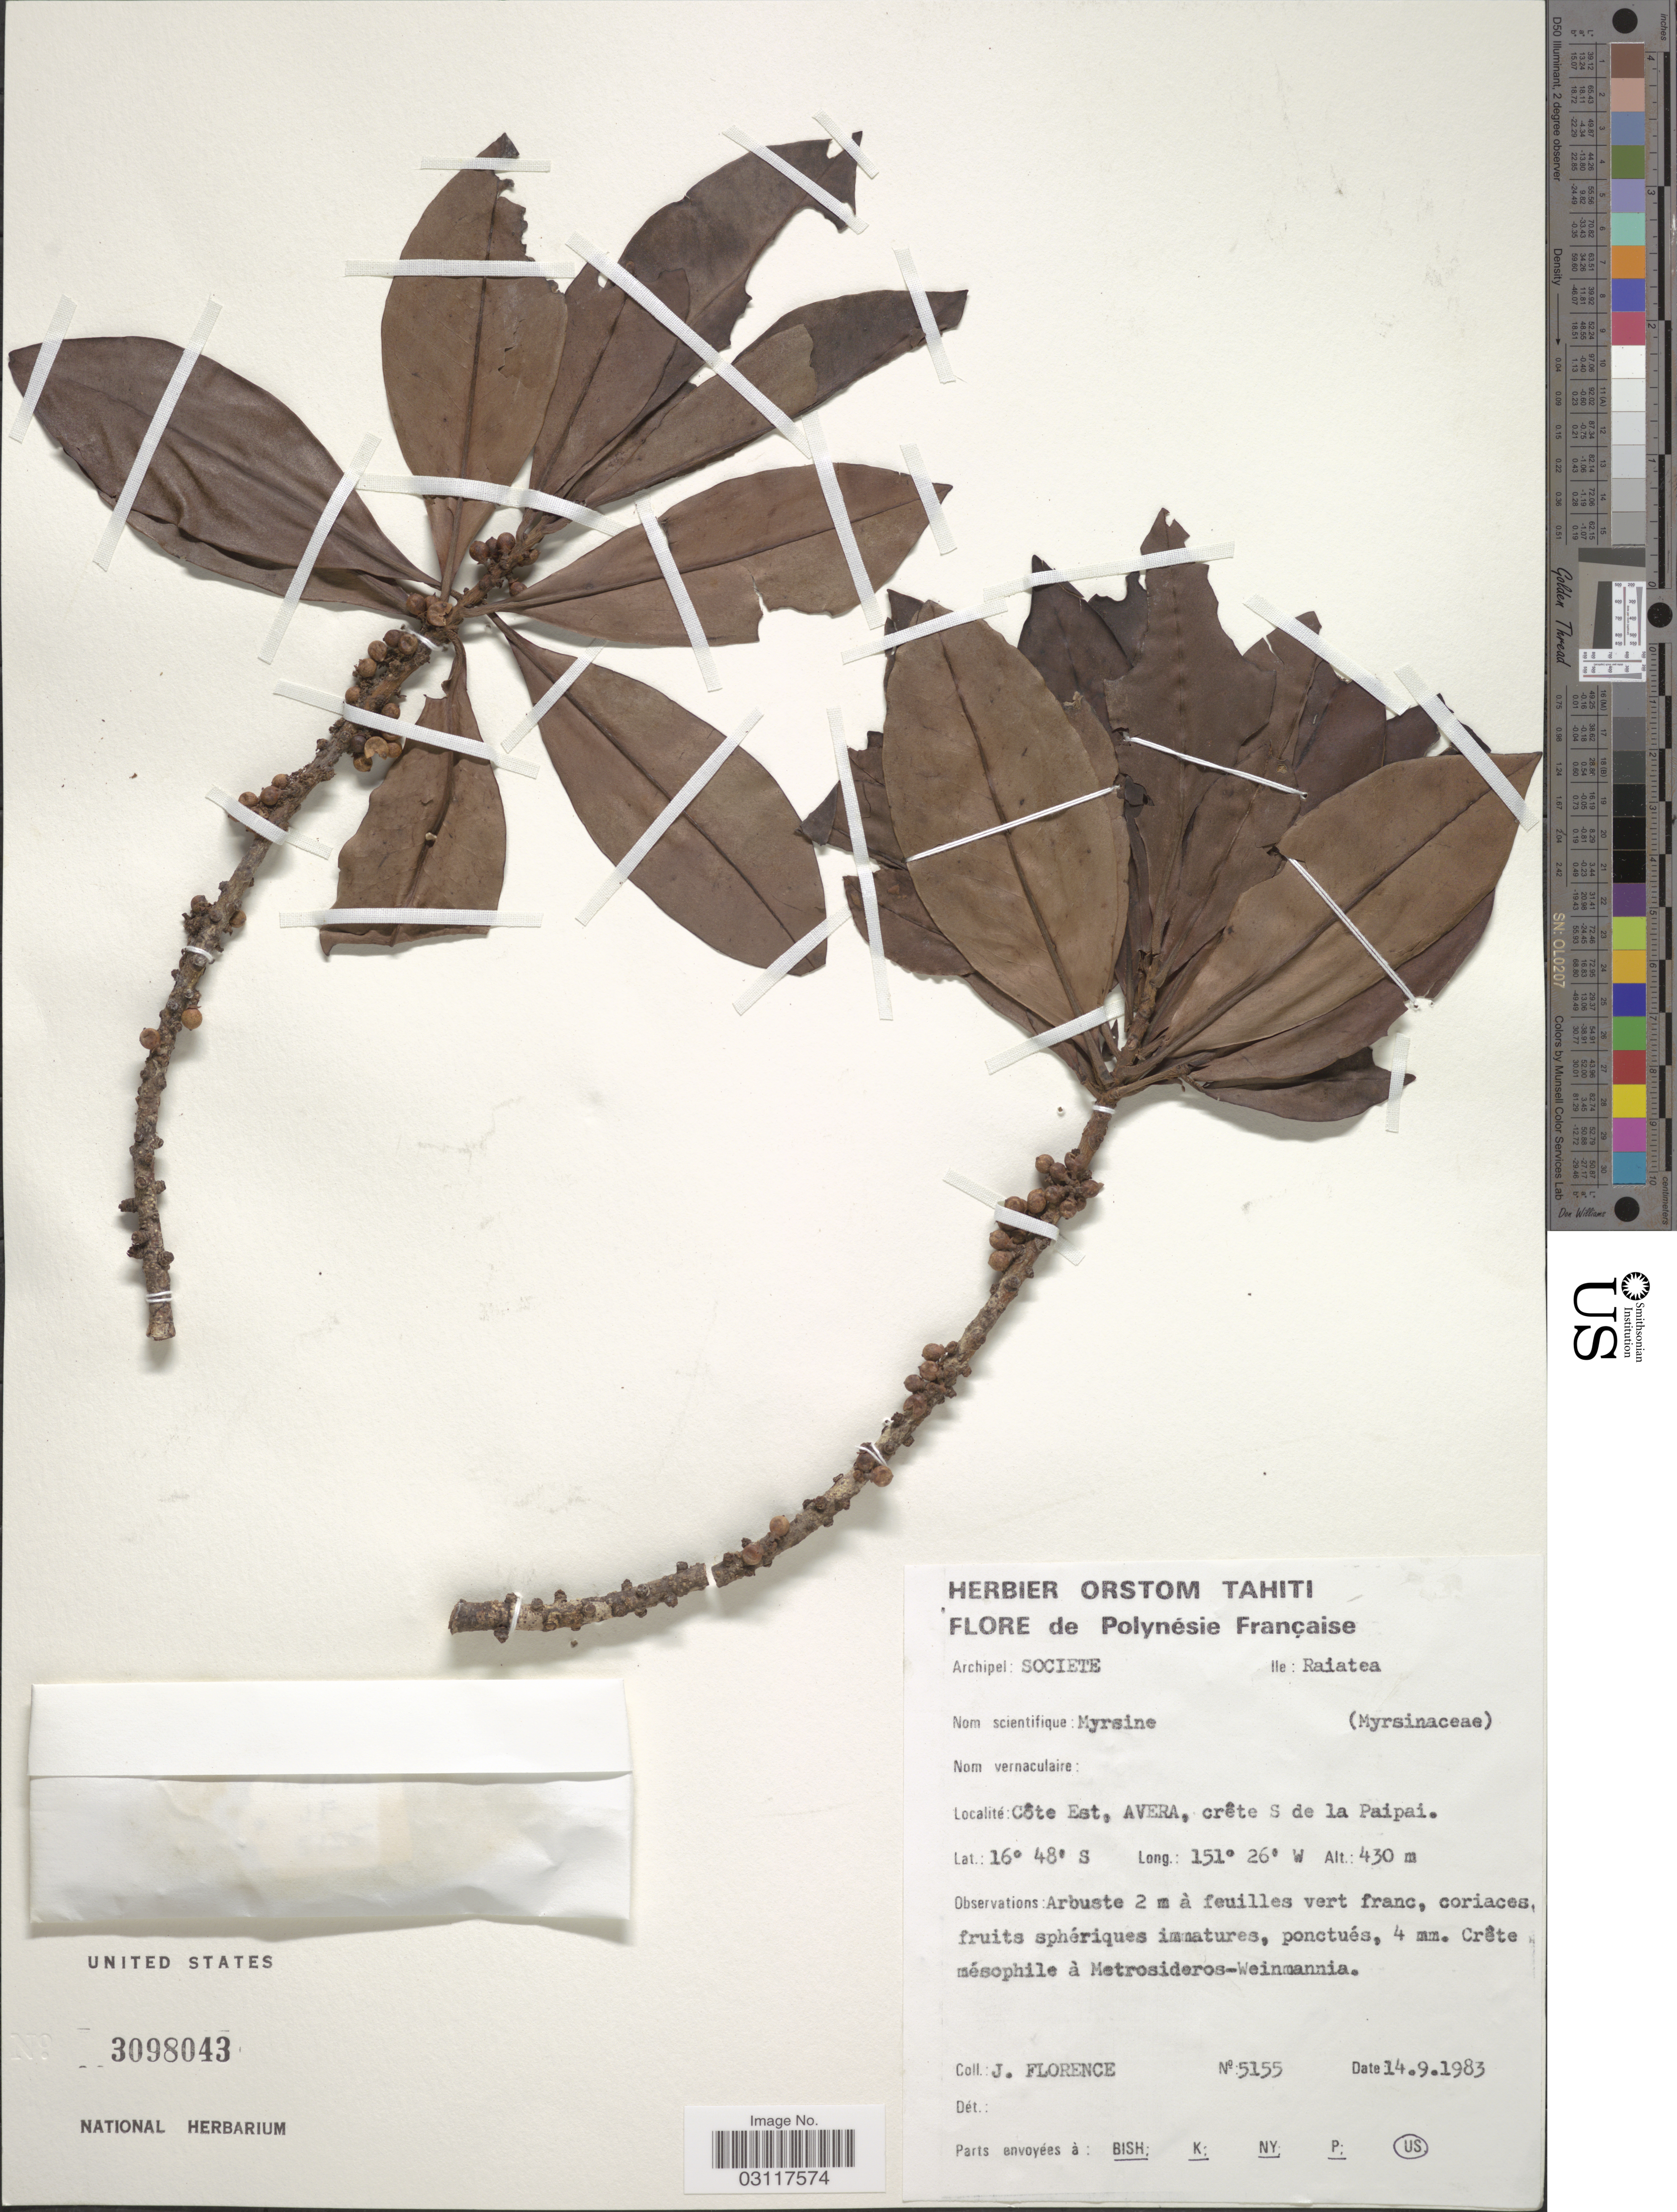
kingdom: Plantae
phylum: Tracheophyta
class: Magnoliopsida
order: Ericales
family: Primulaceae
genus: Myrsine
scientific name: Myrsine sp.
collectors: J. Florence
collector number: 5155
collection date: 1983-09-14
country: French Polynesia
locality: Archipel: Societe, Ile: Raiatea, Côte Est, Avera, crête A de la Paipai.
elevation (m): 430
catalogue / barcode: US 3098043